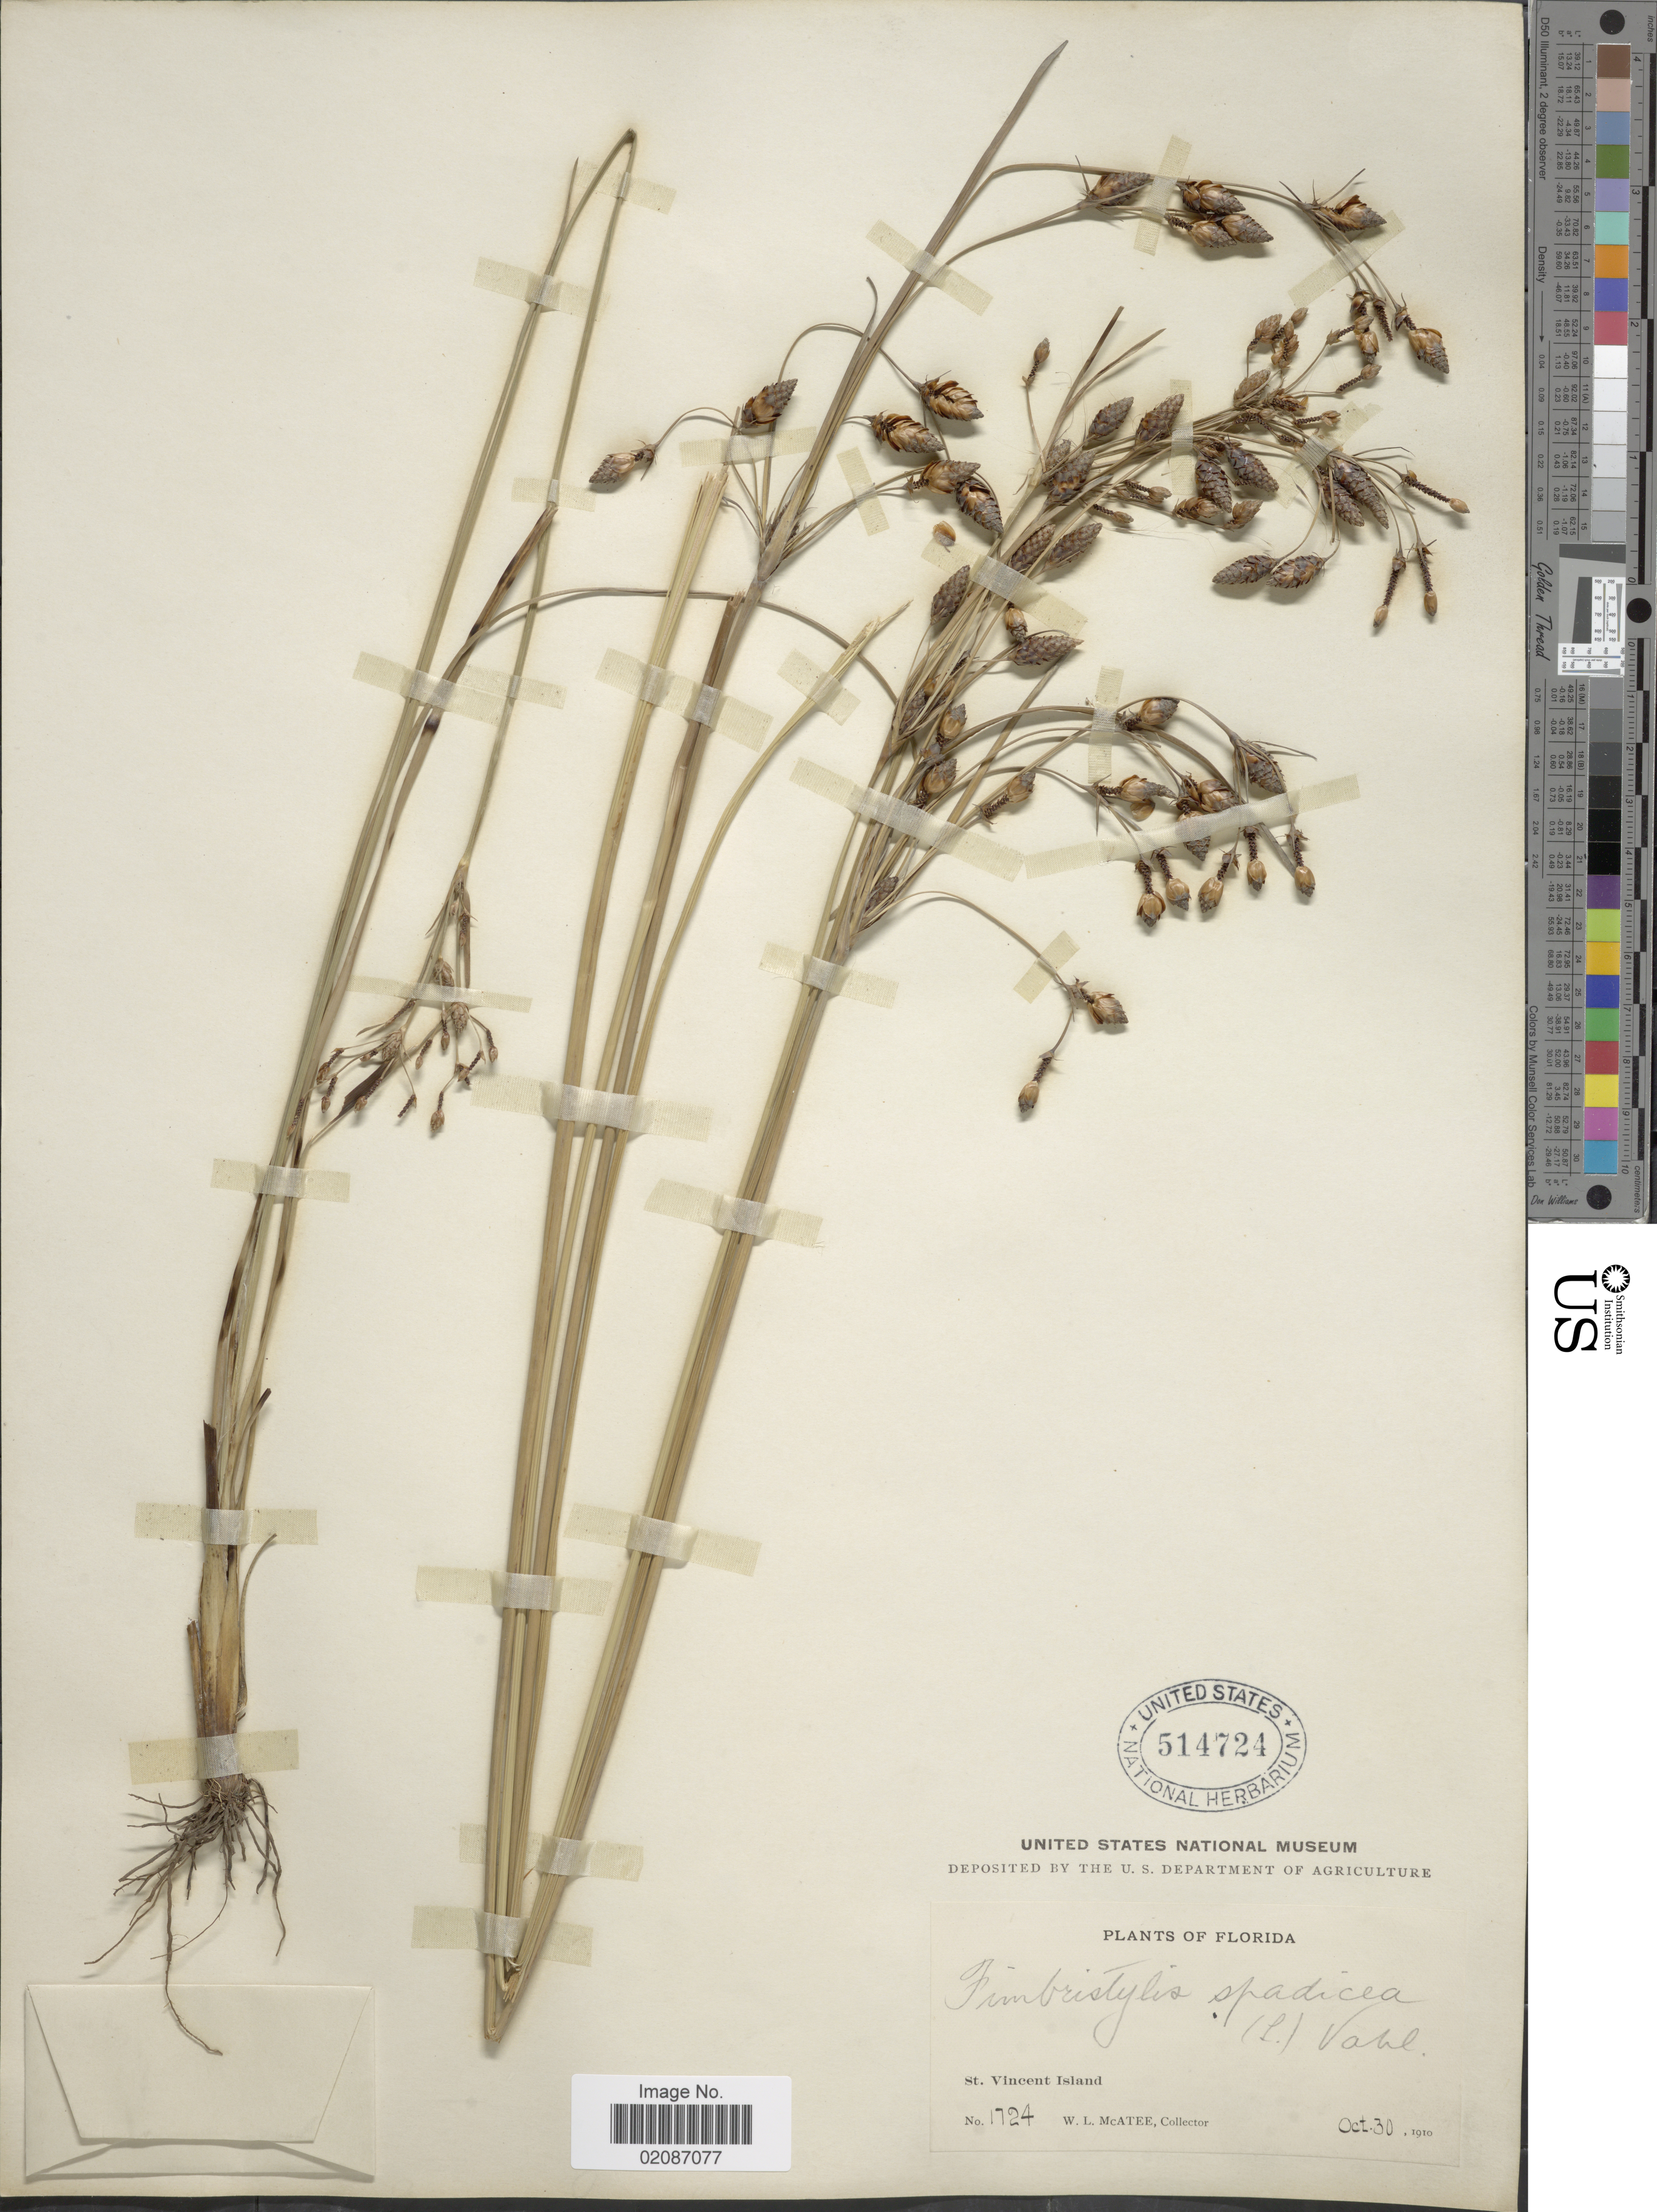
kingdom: Plantae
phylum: Tracheophyta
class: Liliopsida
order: Poales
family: Cyperaceae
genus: Fimbristylis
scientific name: Fimbristylis castanea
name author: (Michx.) Vahl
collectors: W. McAtee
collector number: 1724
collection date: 1910-10-30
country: United States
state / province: Florida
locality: St. Vincent Island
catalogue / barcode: US 514724